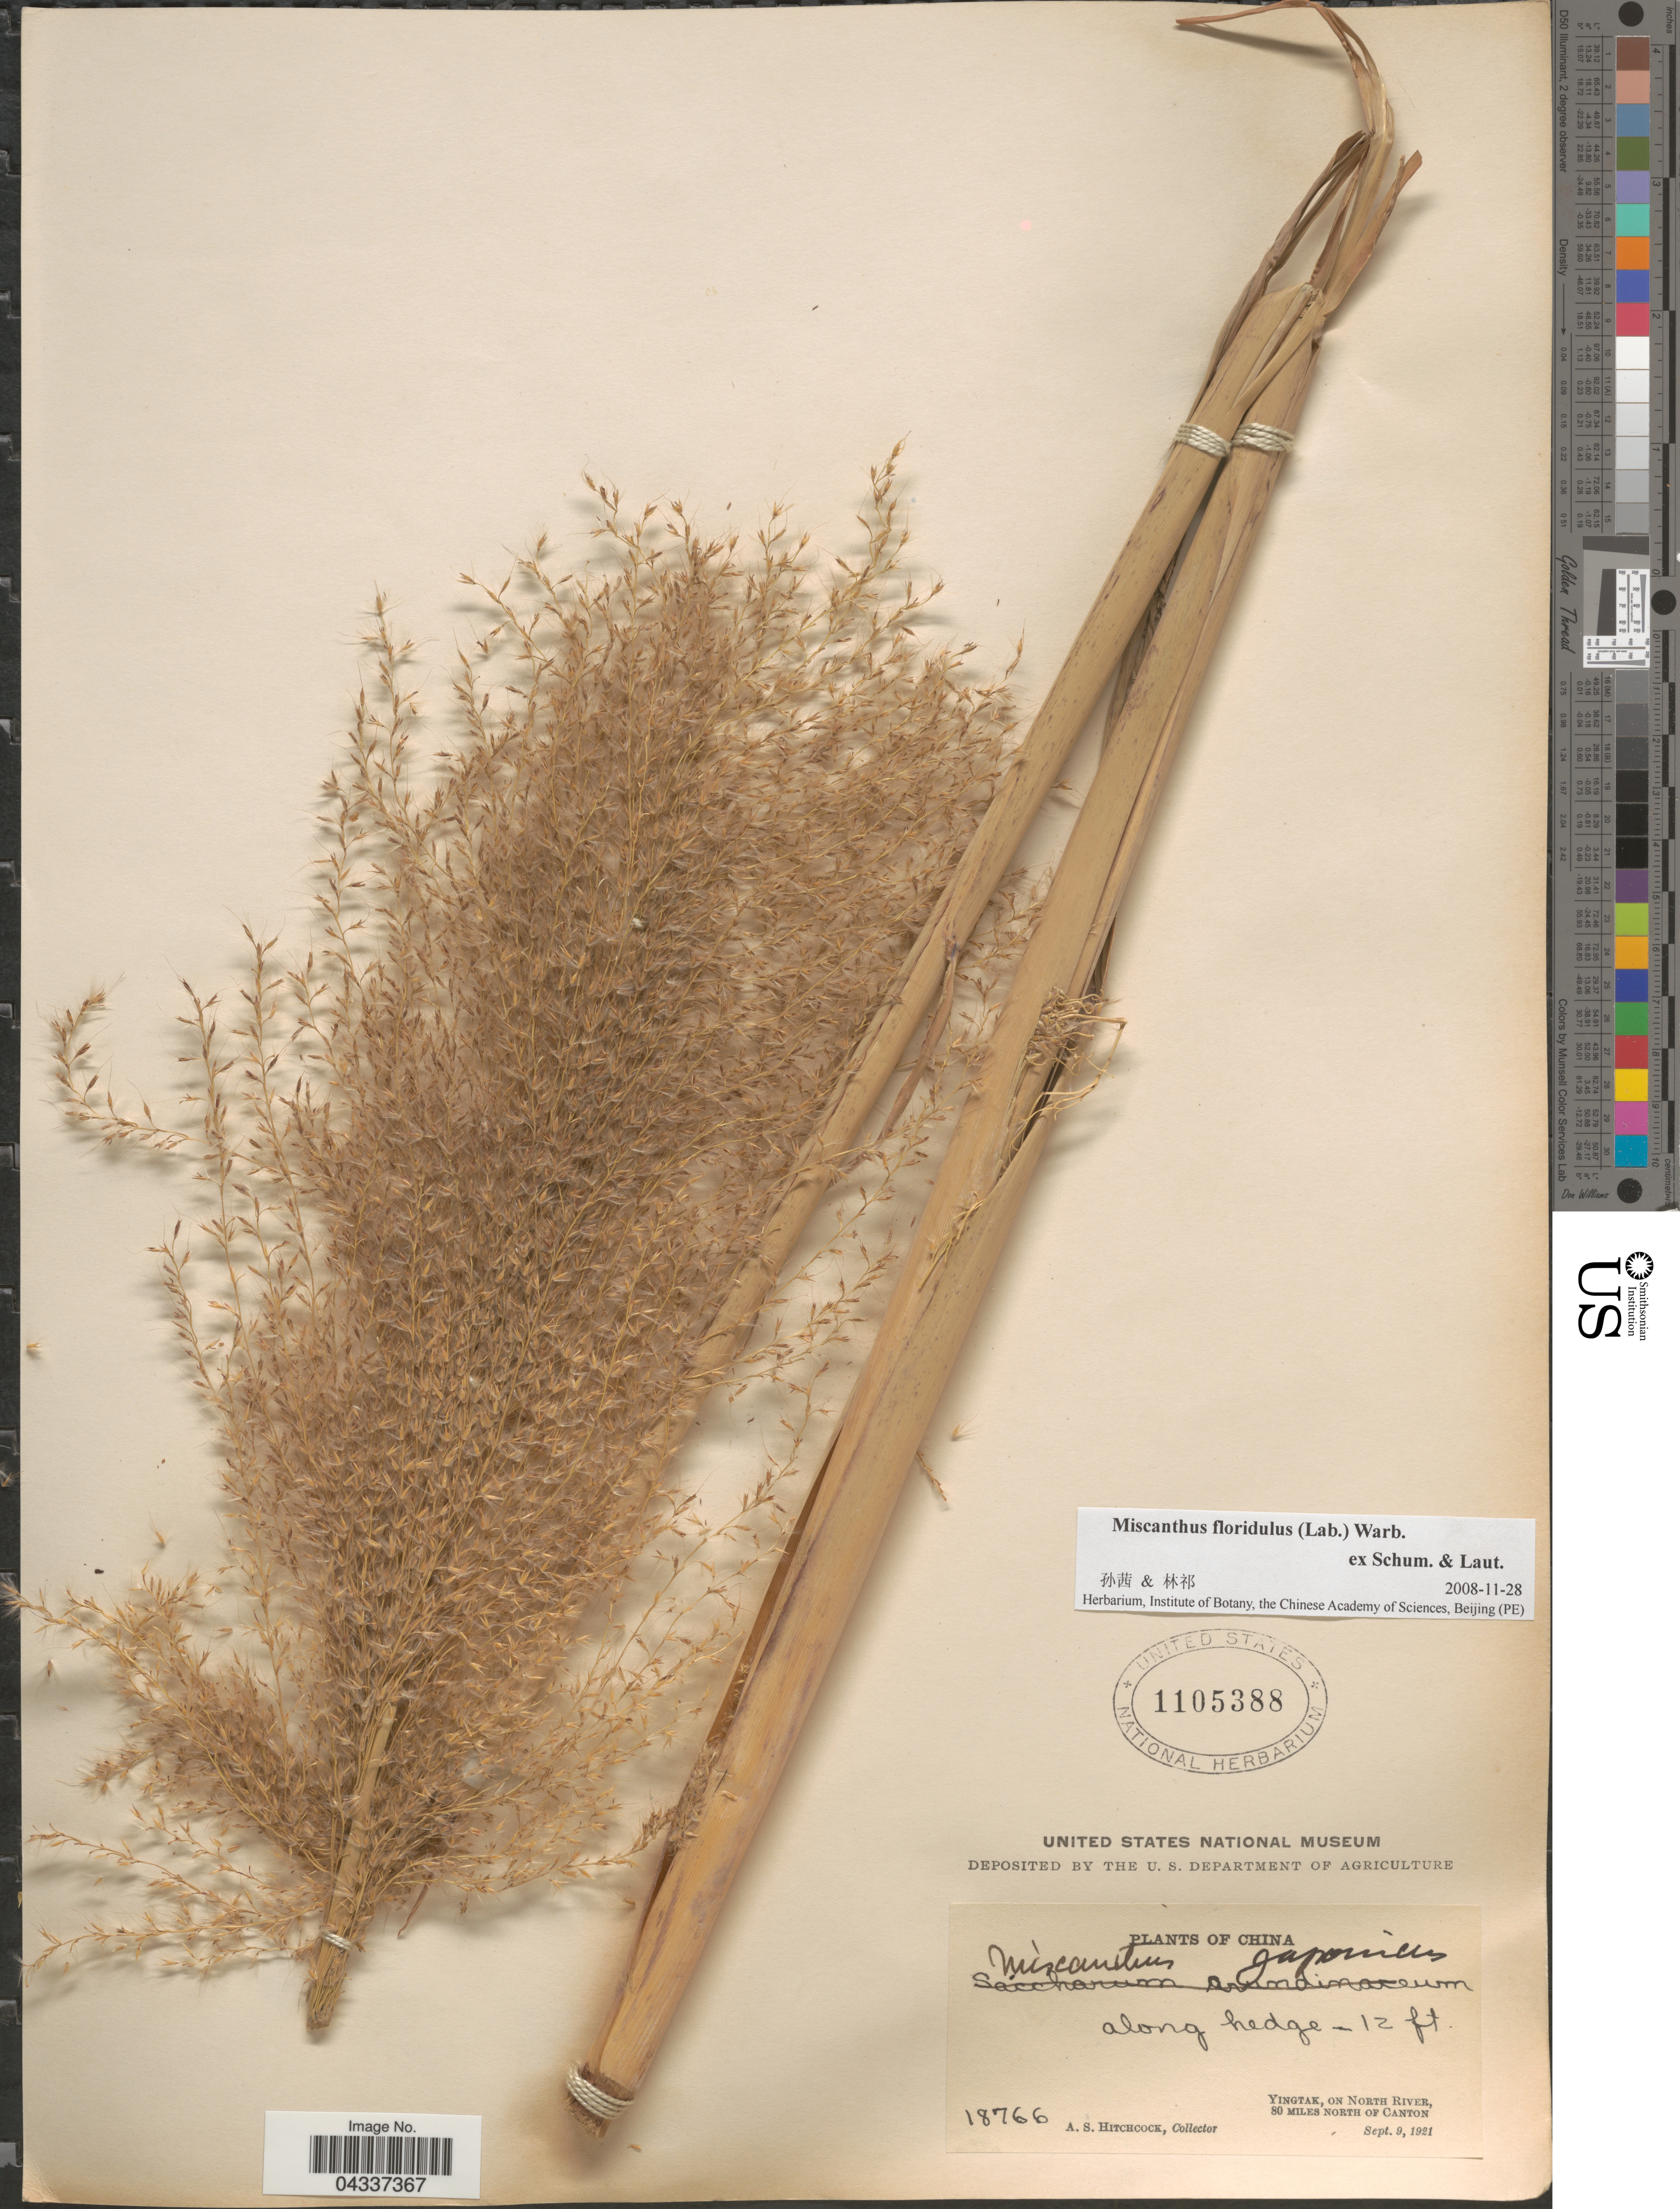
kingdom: Plantae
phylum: Tracheophyta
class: Liliopsida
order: Poales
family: Poaceae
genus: Miscanthus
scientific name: Miscanthus floridulus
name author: (Labill.) Warb.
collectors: A. S. Hitchcock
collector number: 18766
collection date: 1921-09-09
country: China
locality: Yingtak, on North River, 80 miles north of Canton.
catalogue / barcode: US 1105388